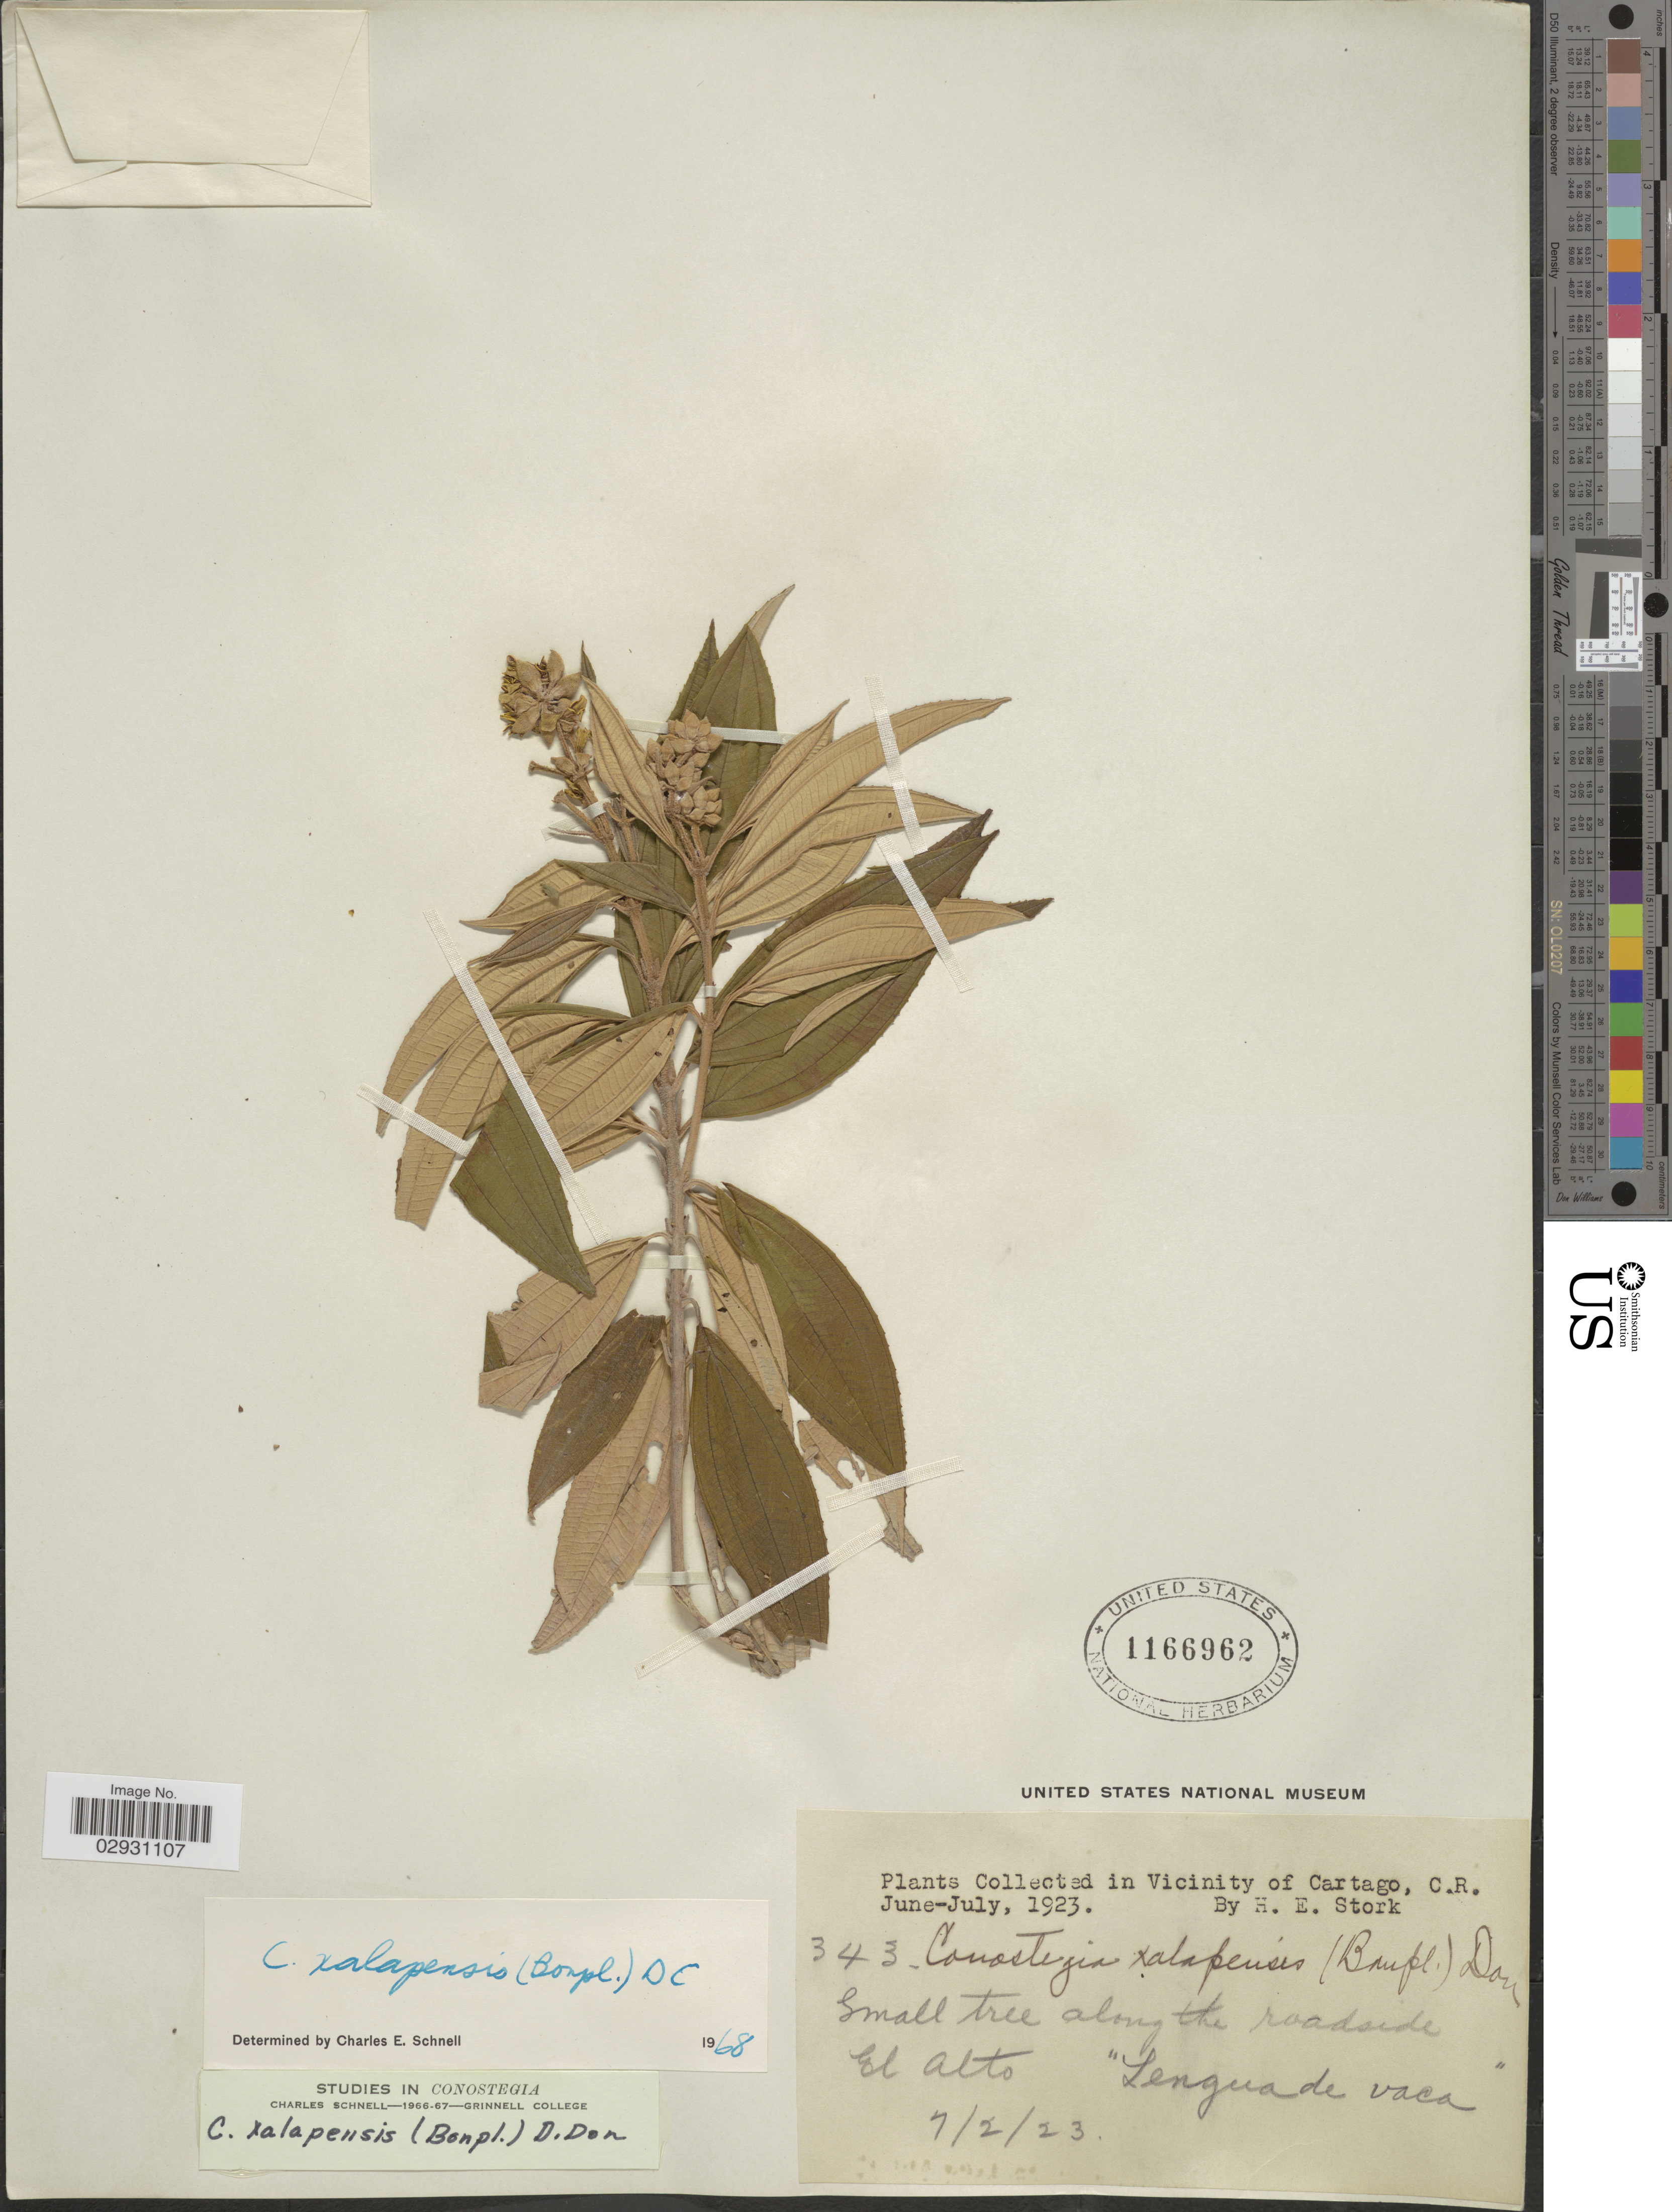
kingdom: Plantae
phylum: Tracheophyta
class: Magnoliopsida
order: Myrtales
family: Melastomataceae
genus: Conostegia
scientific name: Conostegia quadrangularis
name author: Schltdl. ex Steud.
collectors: H. E. Stork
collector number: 343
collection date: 1923-07-02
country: Costa Rica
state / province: Cartago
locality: In Vicinity of Cartago. El Alto "Lengua de vaca".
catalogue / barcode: US 1166962